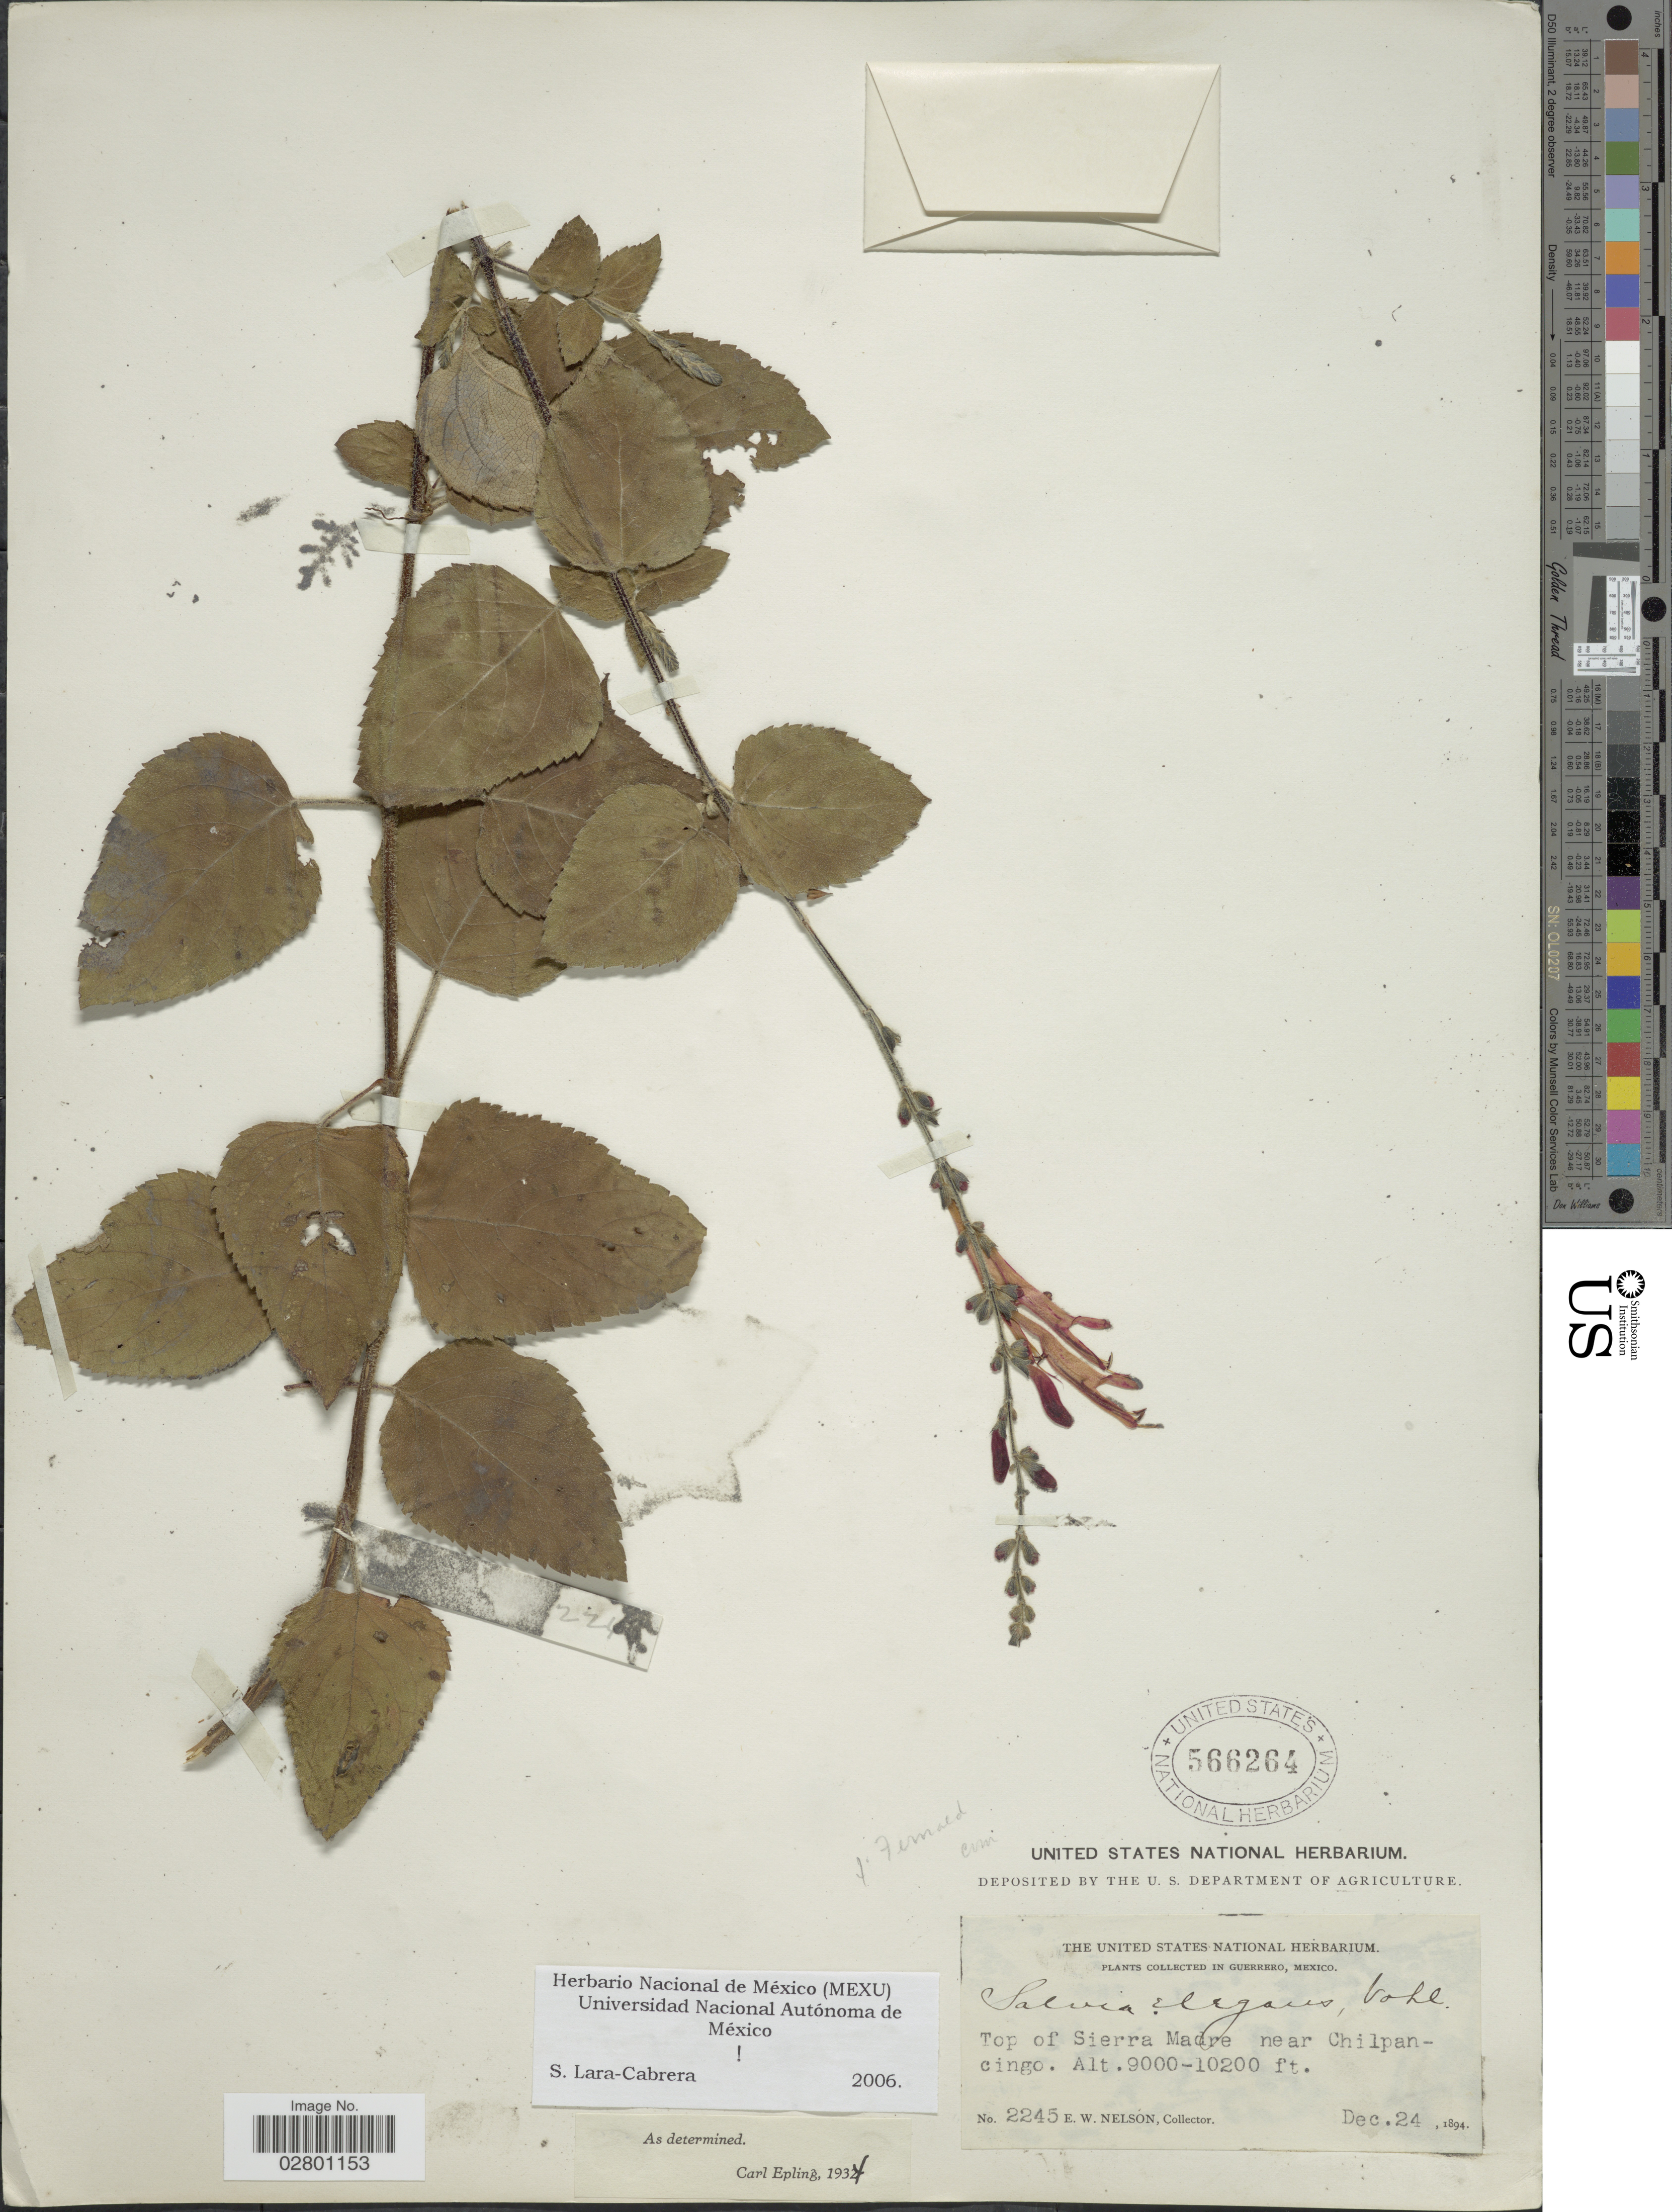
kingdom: Plantae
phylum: Tracheophyta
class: Magnoliopsida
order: Lamiales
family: Lamiaceae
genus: Salvia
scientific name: Salvia elegans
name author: Vahl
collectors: E. W. Nelson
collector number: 2245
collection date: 1894-12-24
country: Mexico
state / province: Guerrero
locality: Top of Sierra Madre near Chilpancingo.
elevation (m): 2743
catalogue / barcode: US 566264